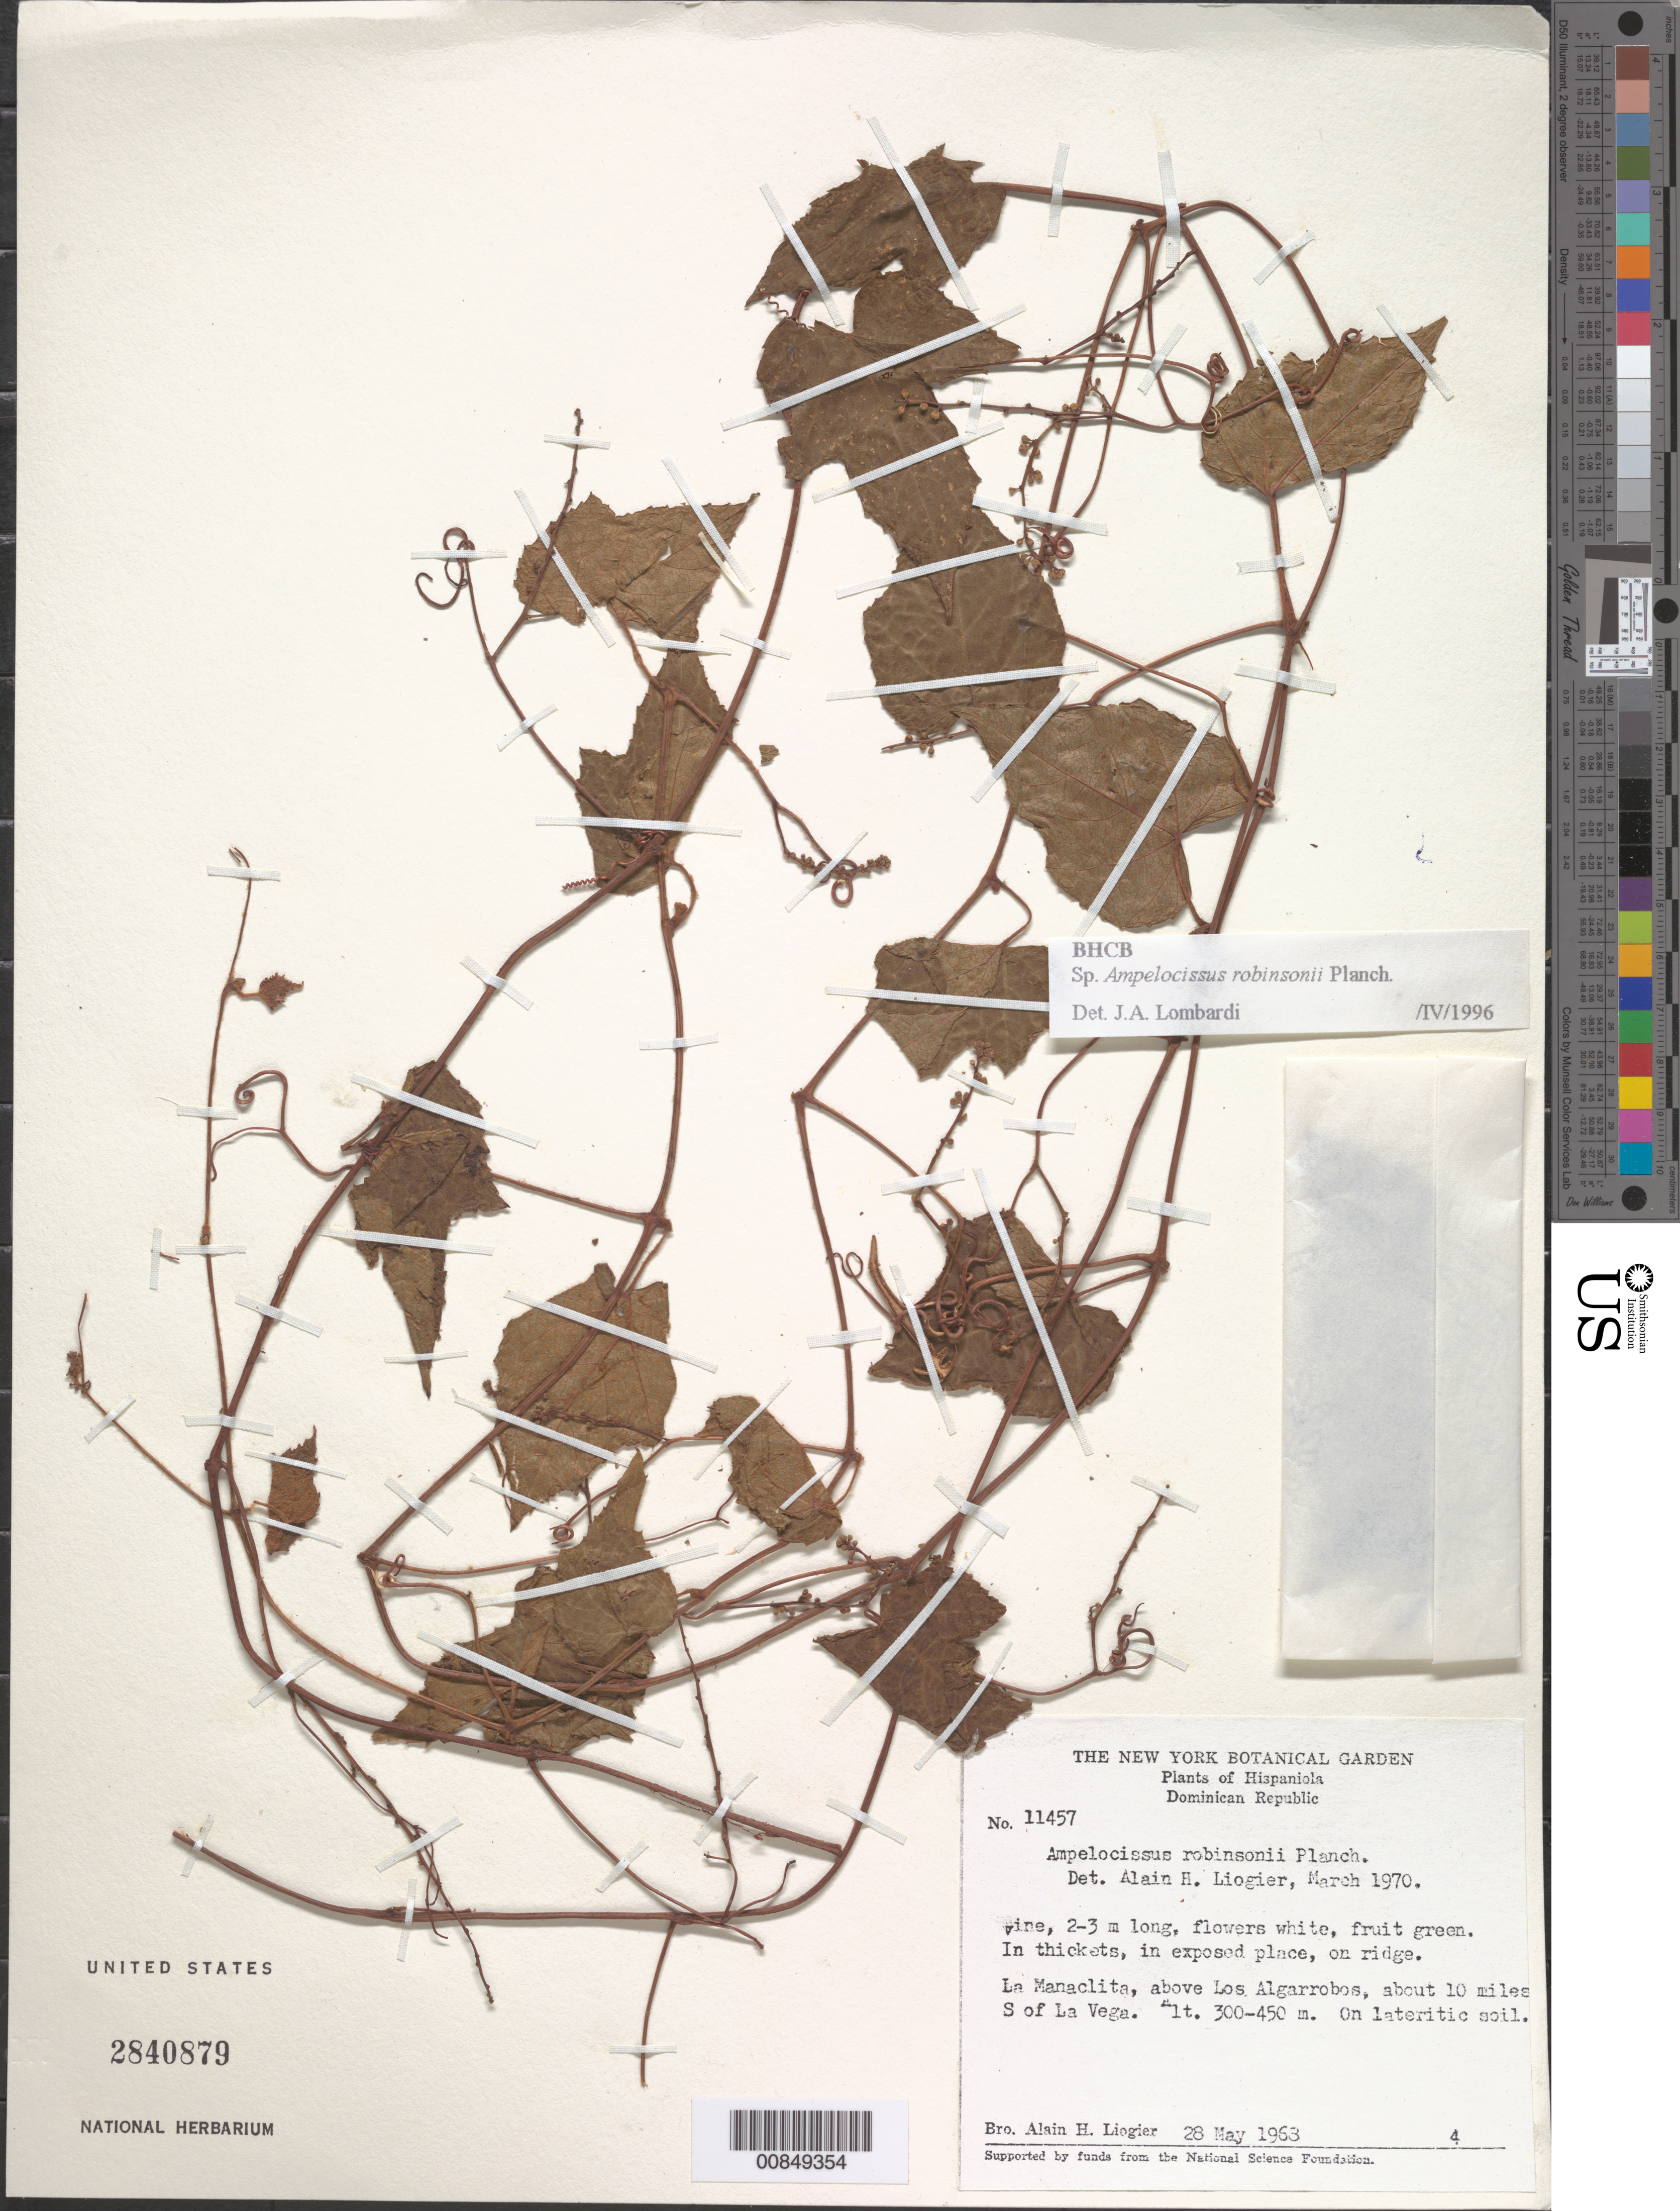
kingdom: Plantae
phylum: Tracheophyta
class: Magnoliopsida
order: Vitales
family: Vitaceae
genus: Ampelocissus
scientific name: Ampelocissus robinsonii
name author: Planch.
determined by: Lombardi, Julio A.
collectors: A. H. Liogier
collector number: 11457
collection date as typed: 28 May 1968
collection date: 1968-05-28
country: Dominican Republic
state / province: La Vega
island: Hispaniola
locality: La Manaclita, above Los Algarrobos, about 10 miles S of la Vega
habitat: In thickets, in exposed place, on ridge, on lateritic soil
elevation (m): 300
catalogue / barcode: US 2840879